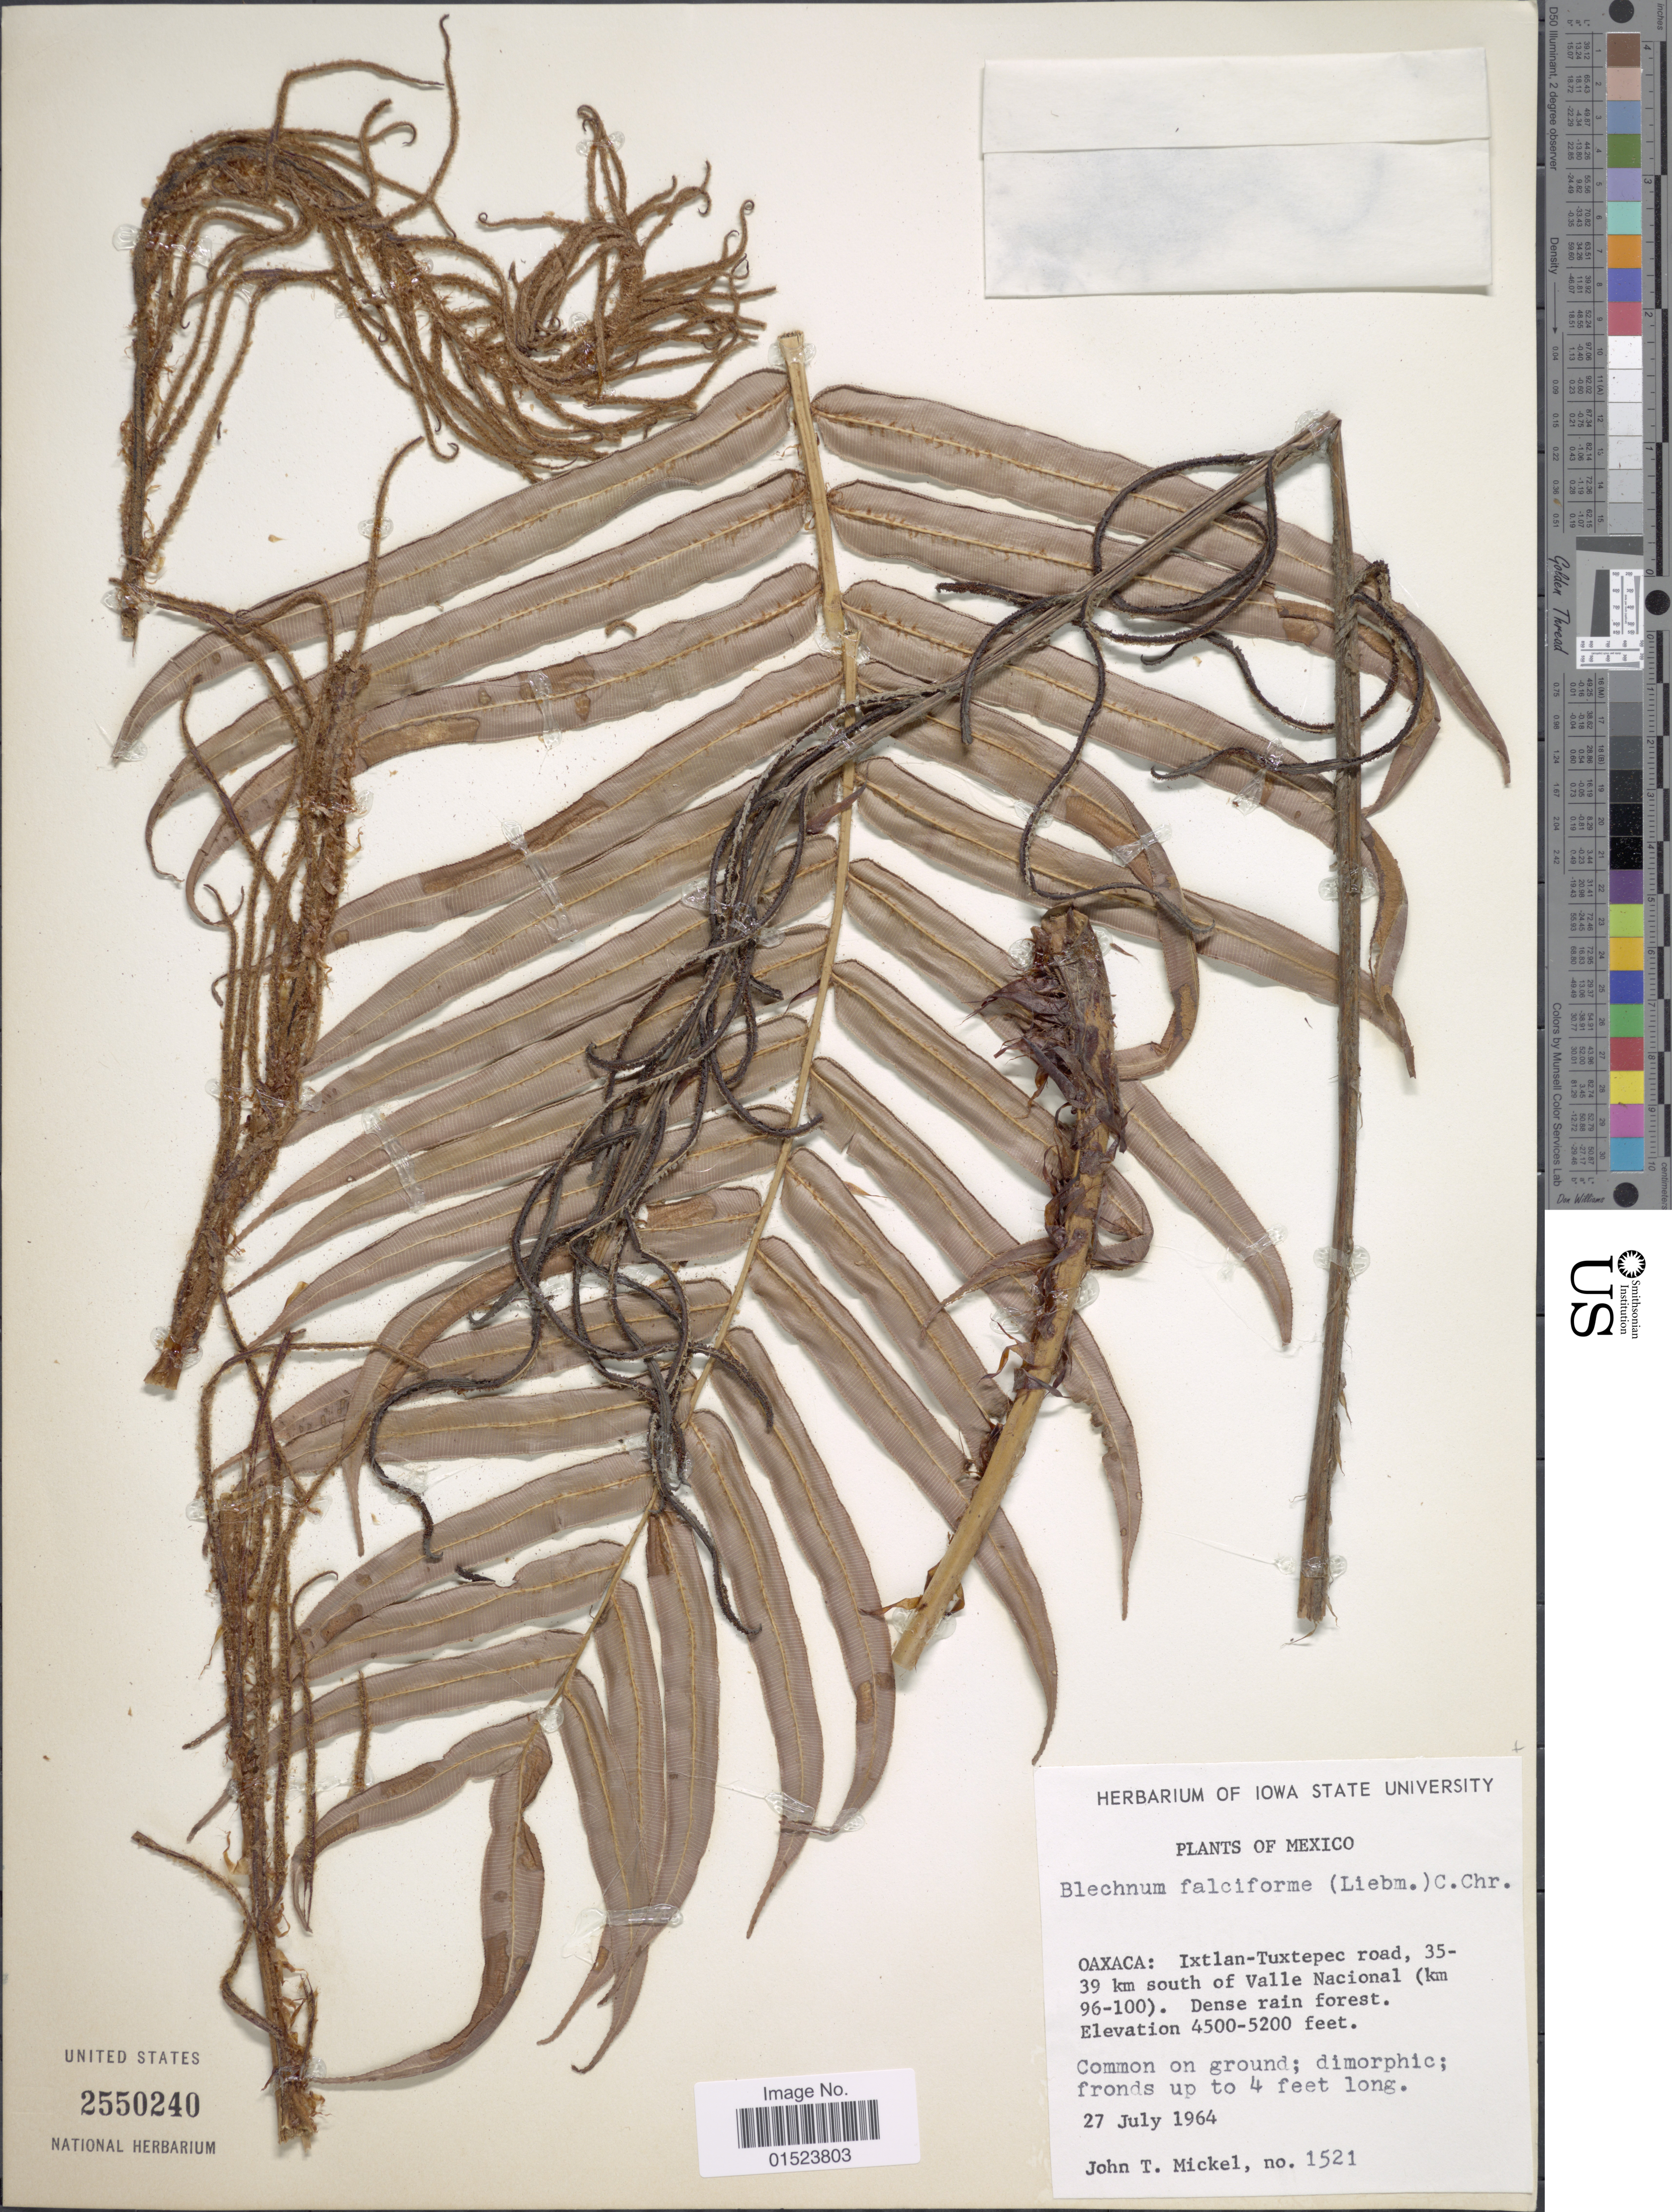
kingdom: Plantae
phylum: Tracheophyta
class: Polypodiopsida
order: Polypodiales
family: Blechnaceae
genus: Blechnum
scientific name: Blechnum falciforme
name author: (Liebm.) C. Chr.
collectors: J. T. Mickel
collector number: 1521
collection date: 1964-07-27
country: Mexico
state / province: Oaxaca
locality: Ixtlan-Tuxtepec road, 35-39 km south of Valle Nacional (km 96-100)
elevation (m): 1372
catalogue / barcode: US 2550240